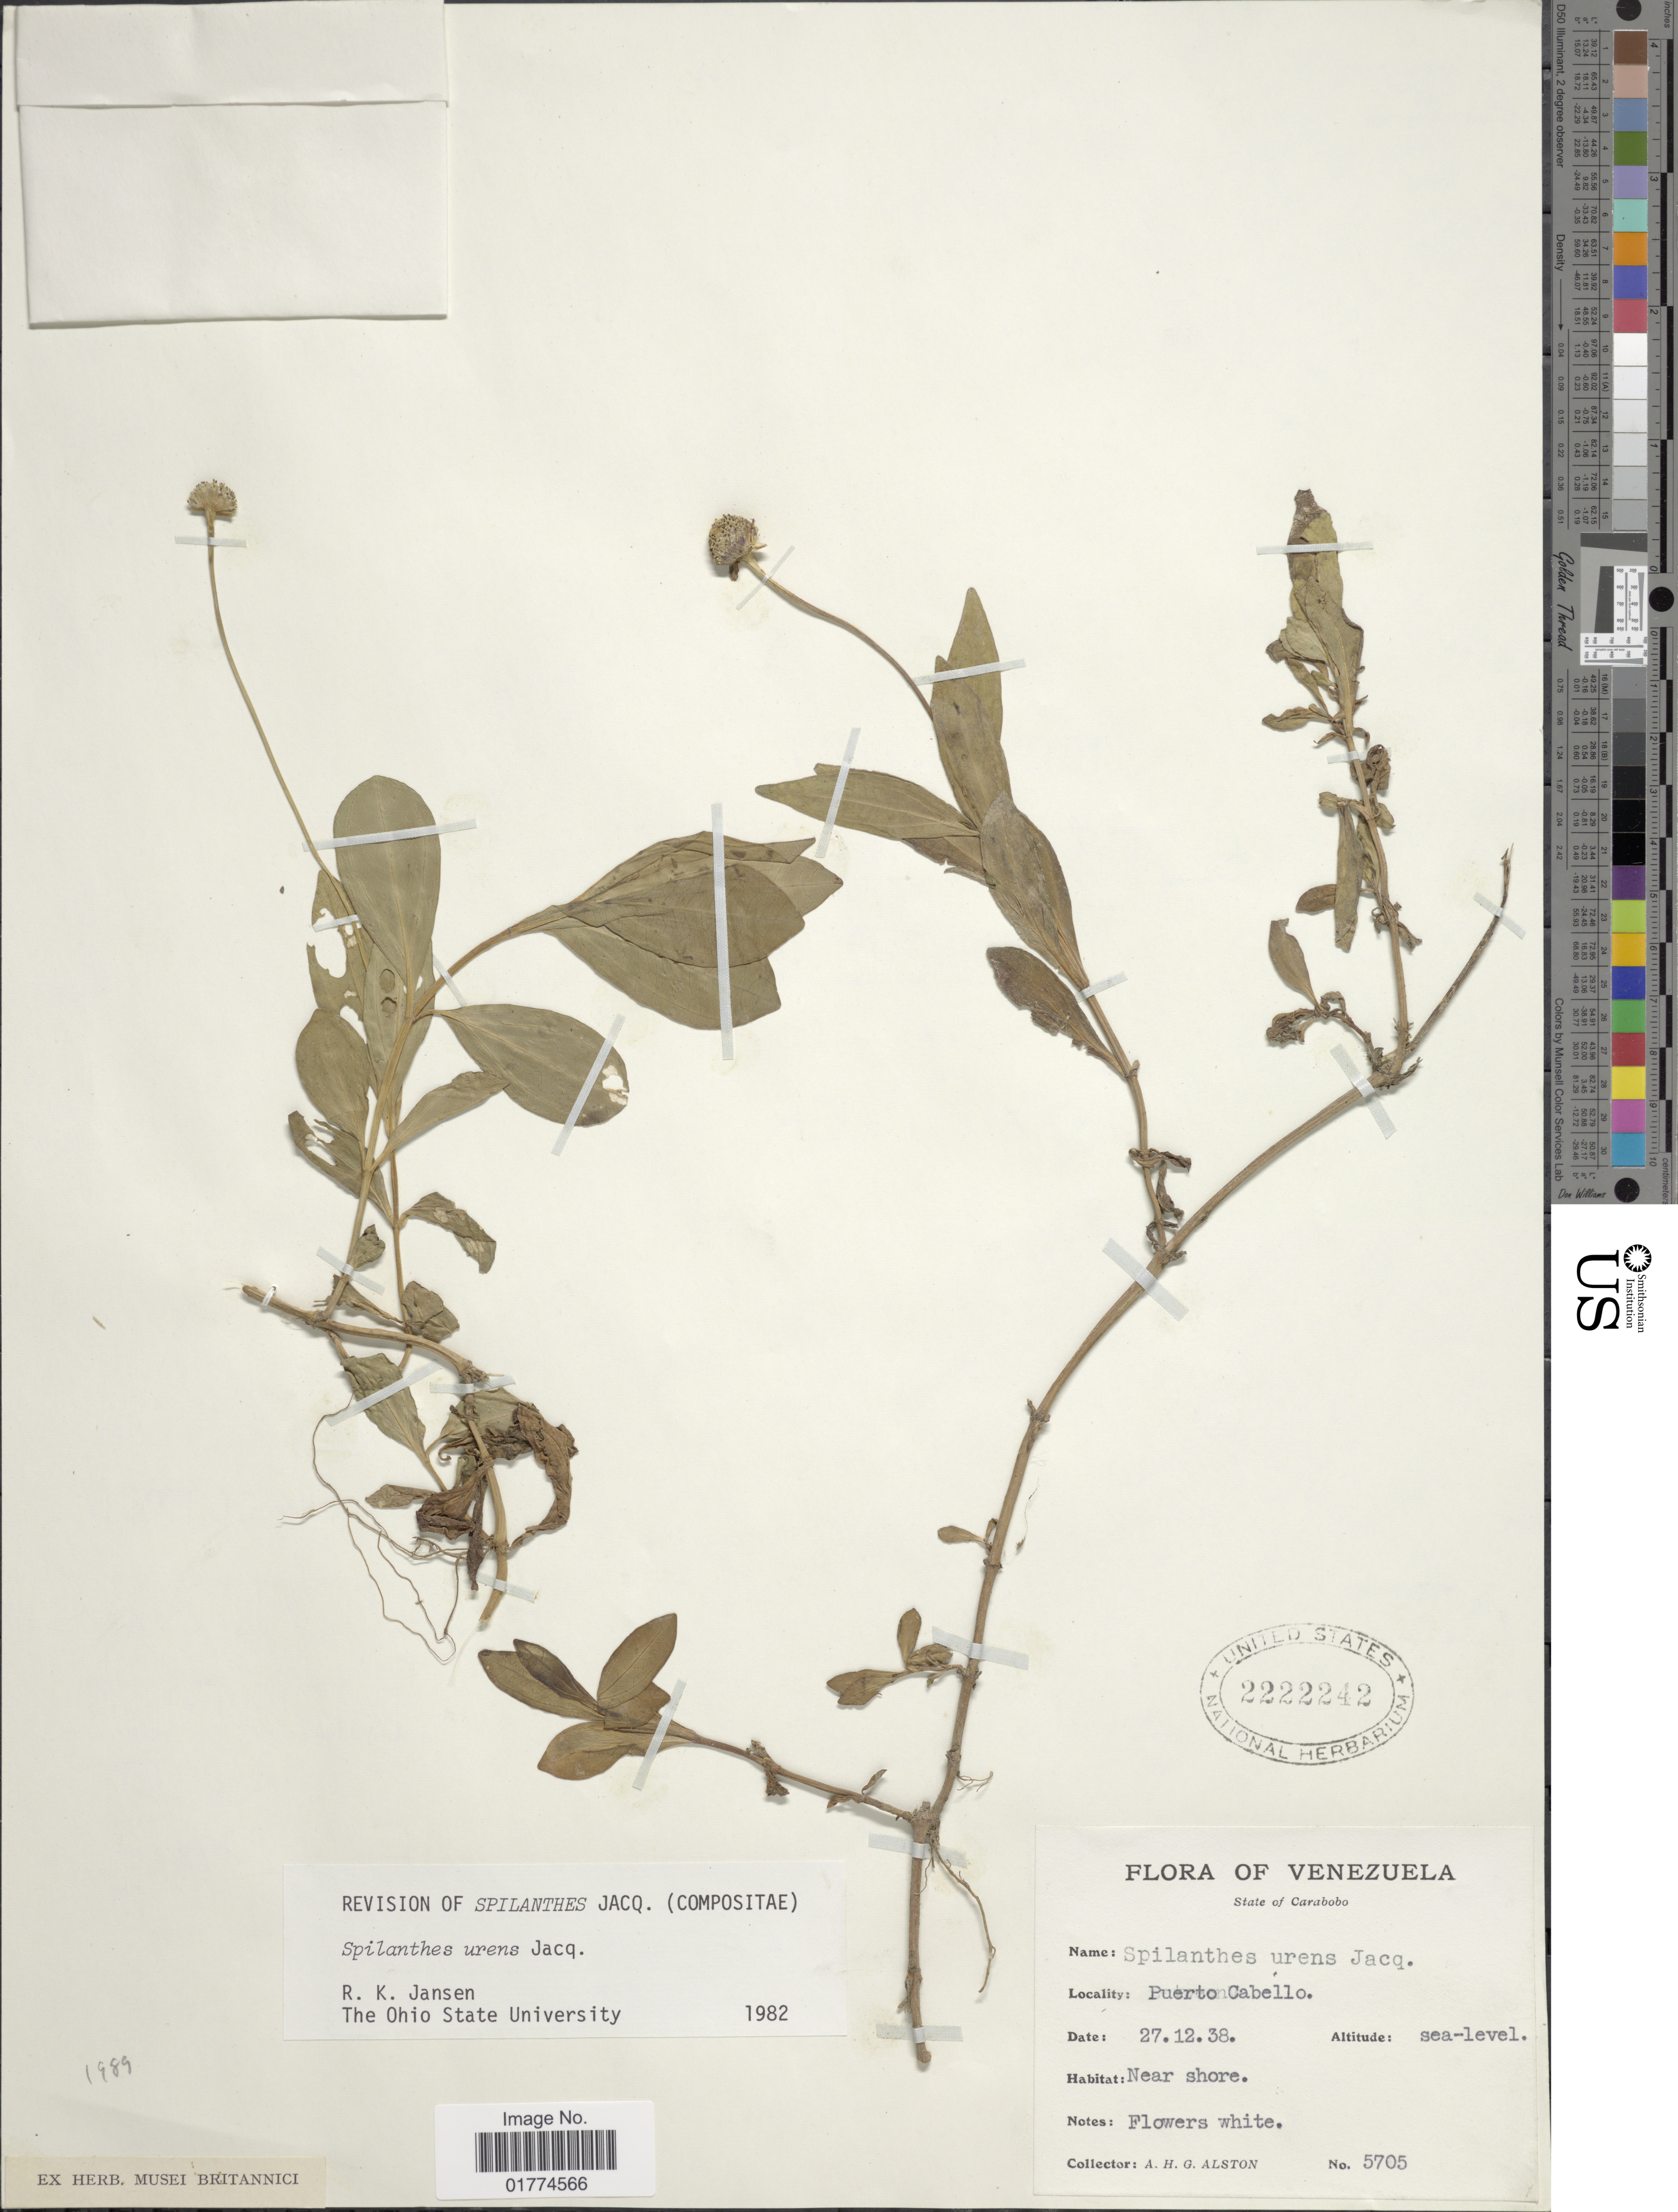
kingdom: Plantae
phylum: Tracheophyta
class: Magnoliopsida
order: Asterales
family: Asteraceae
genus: Spilanthes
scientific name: Spilanthes urens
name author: Jacq.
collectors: A. H. Alston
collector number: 5705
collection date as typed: Transcribed d/m/y: 27/12/38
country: Venezuela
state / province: Carabobo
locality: Puerto Cabello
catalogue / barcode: US 2222242